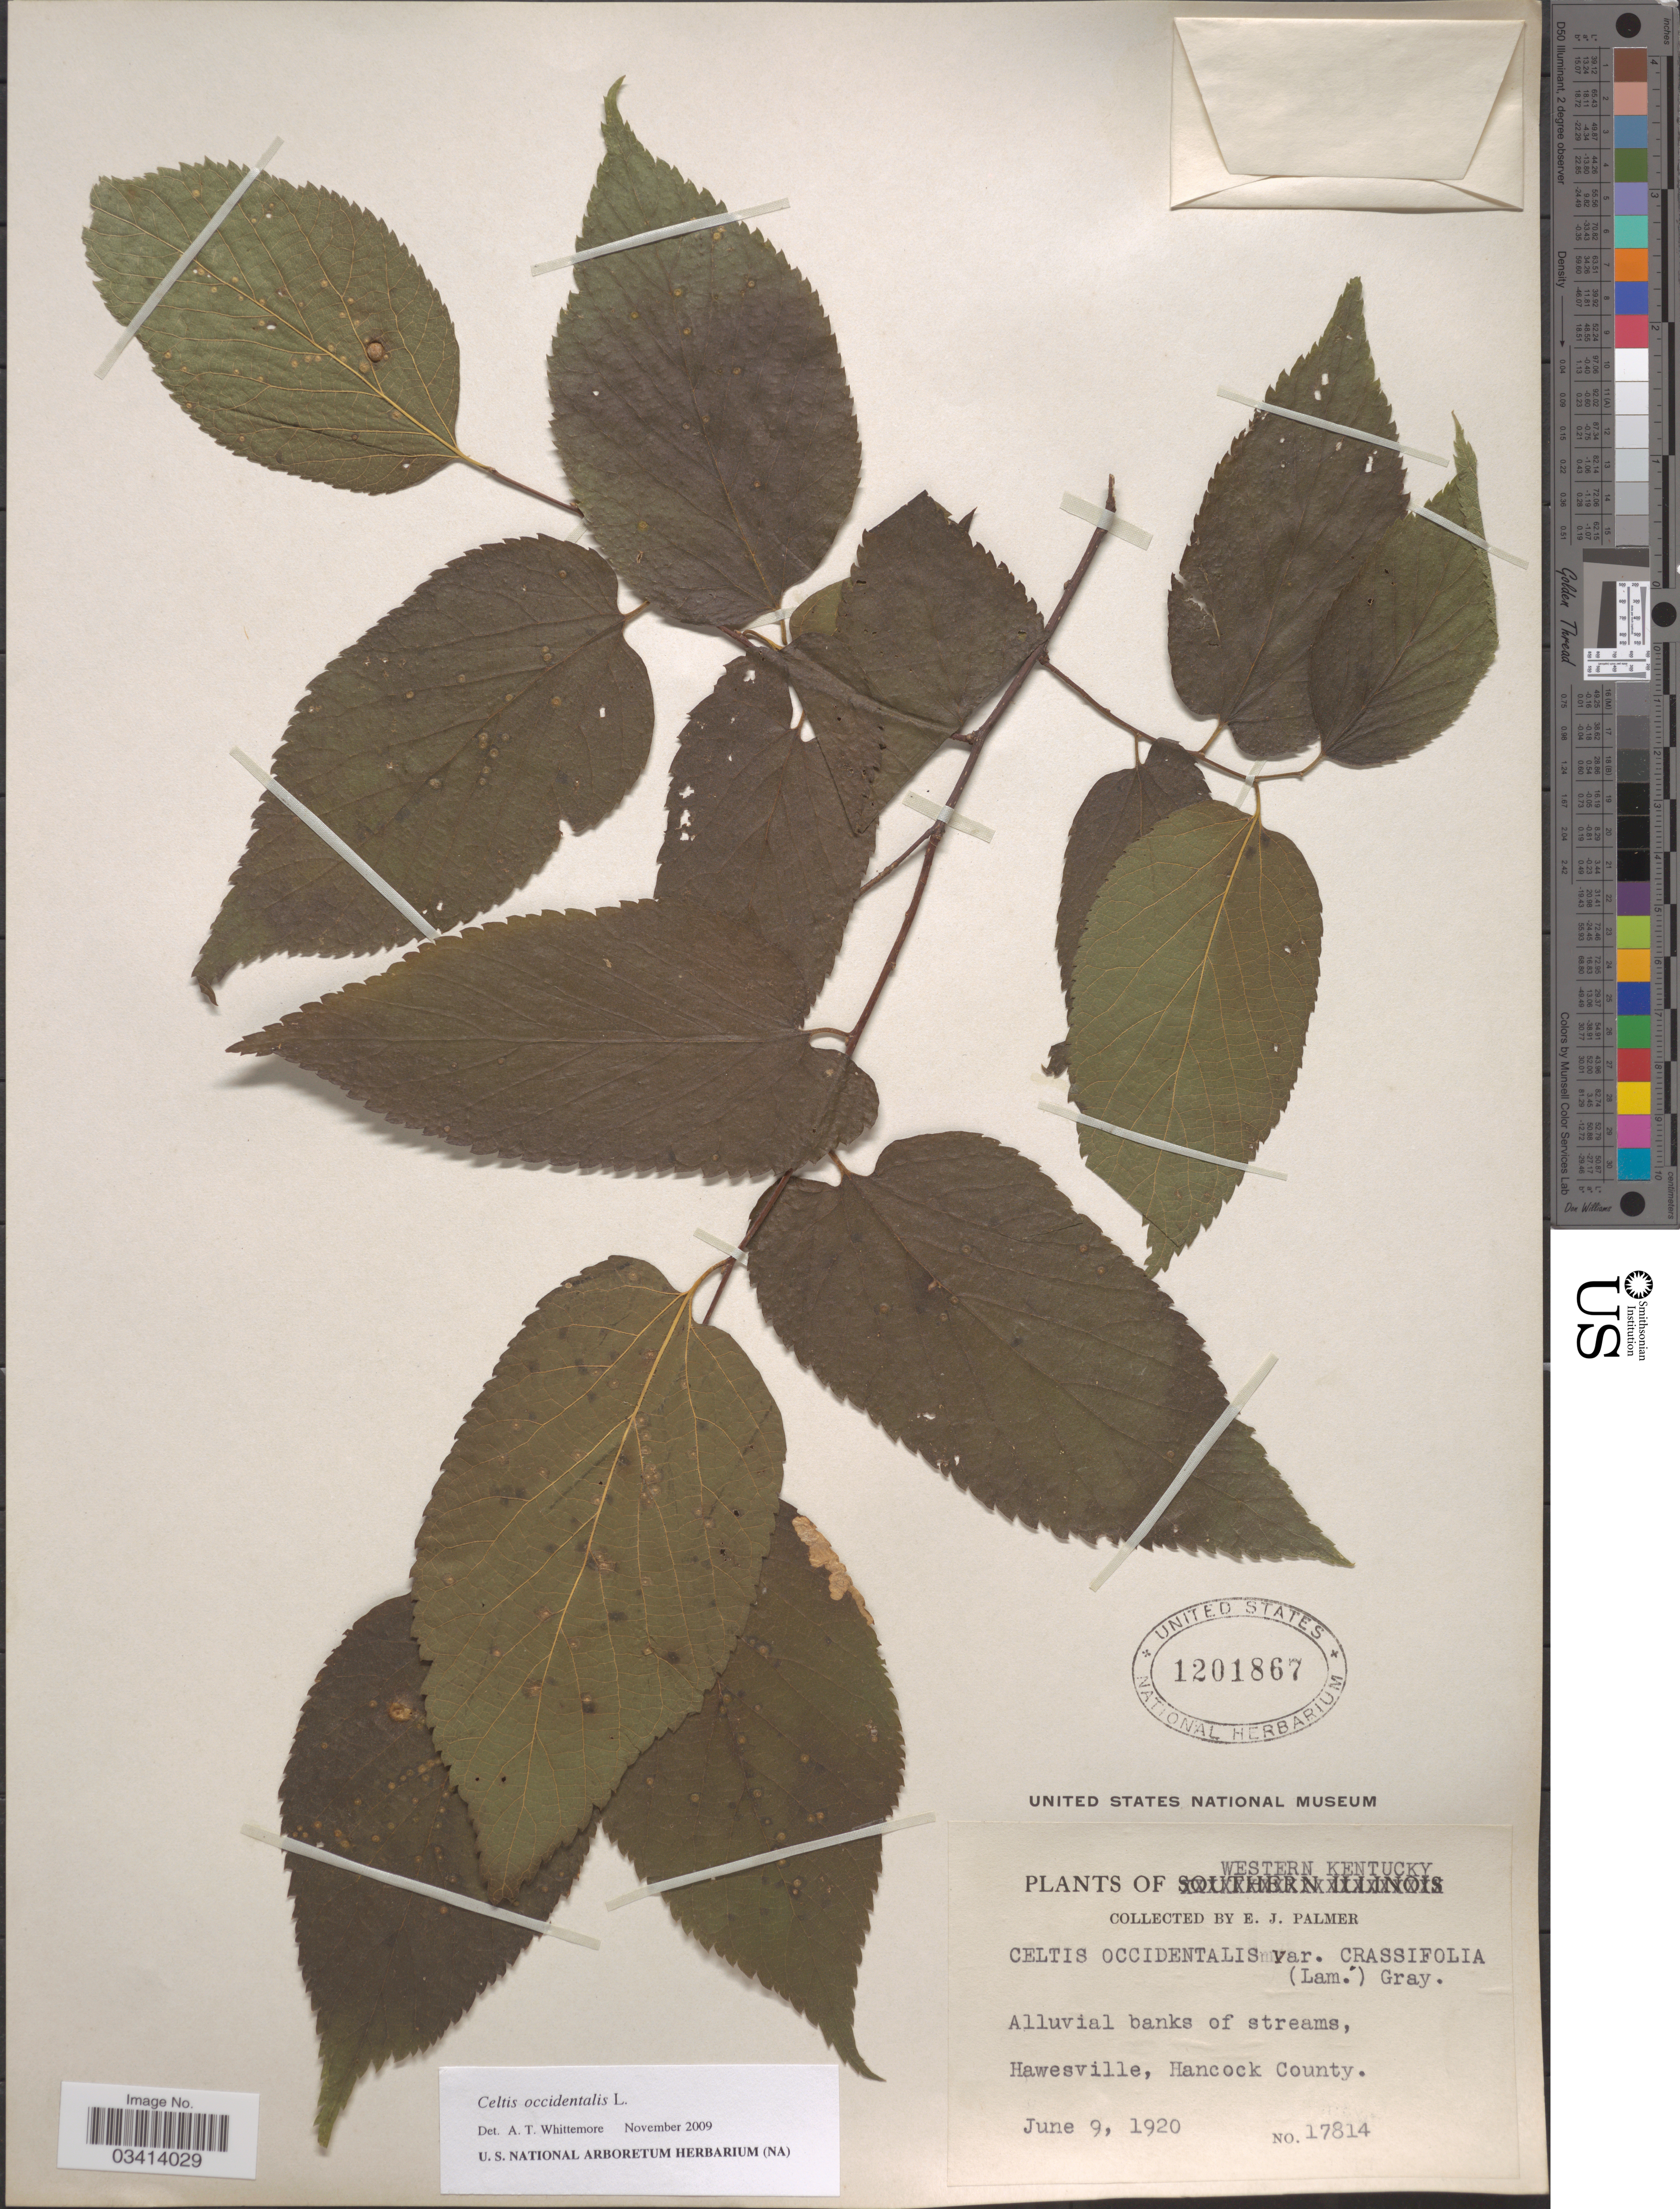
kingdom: Plantae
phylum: Tracheophyta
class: Magnoliopsida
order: Rosales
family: Cannabaceae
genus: Celtis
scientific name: Celtis occidentalis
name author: L.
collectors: E. J. Palmer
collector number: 17814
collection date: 1920-06-09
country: United States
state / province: Kentucky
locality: Western Kentucky. Hawsville, Hancock County.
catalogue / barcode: US 1201867